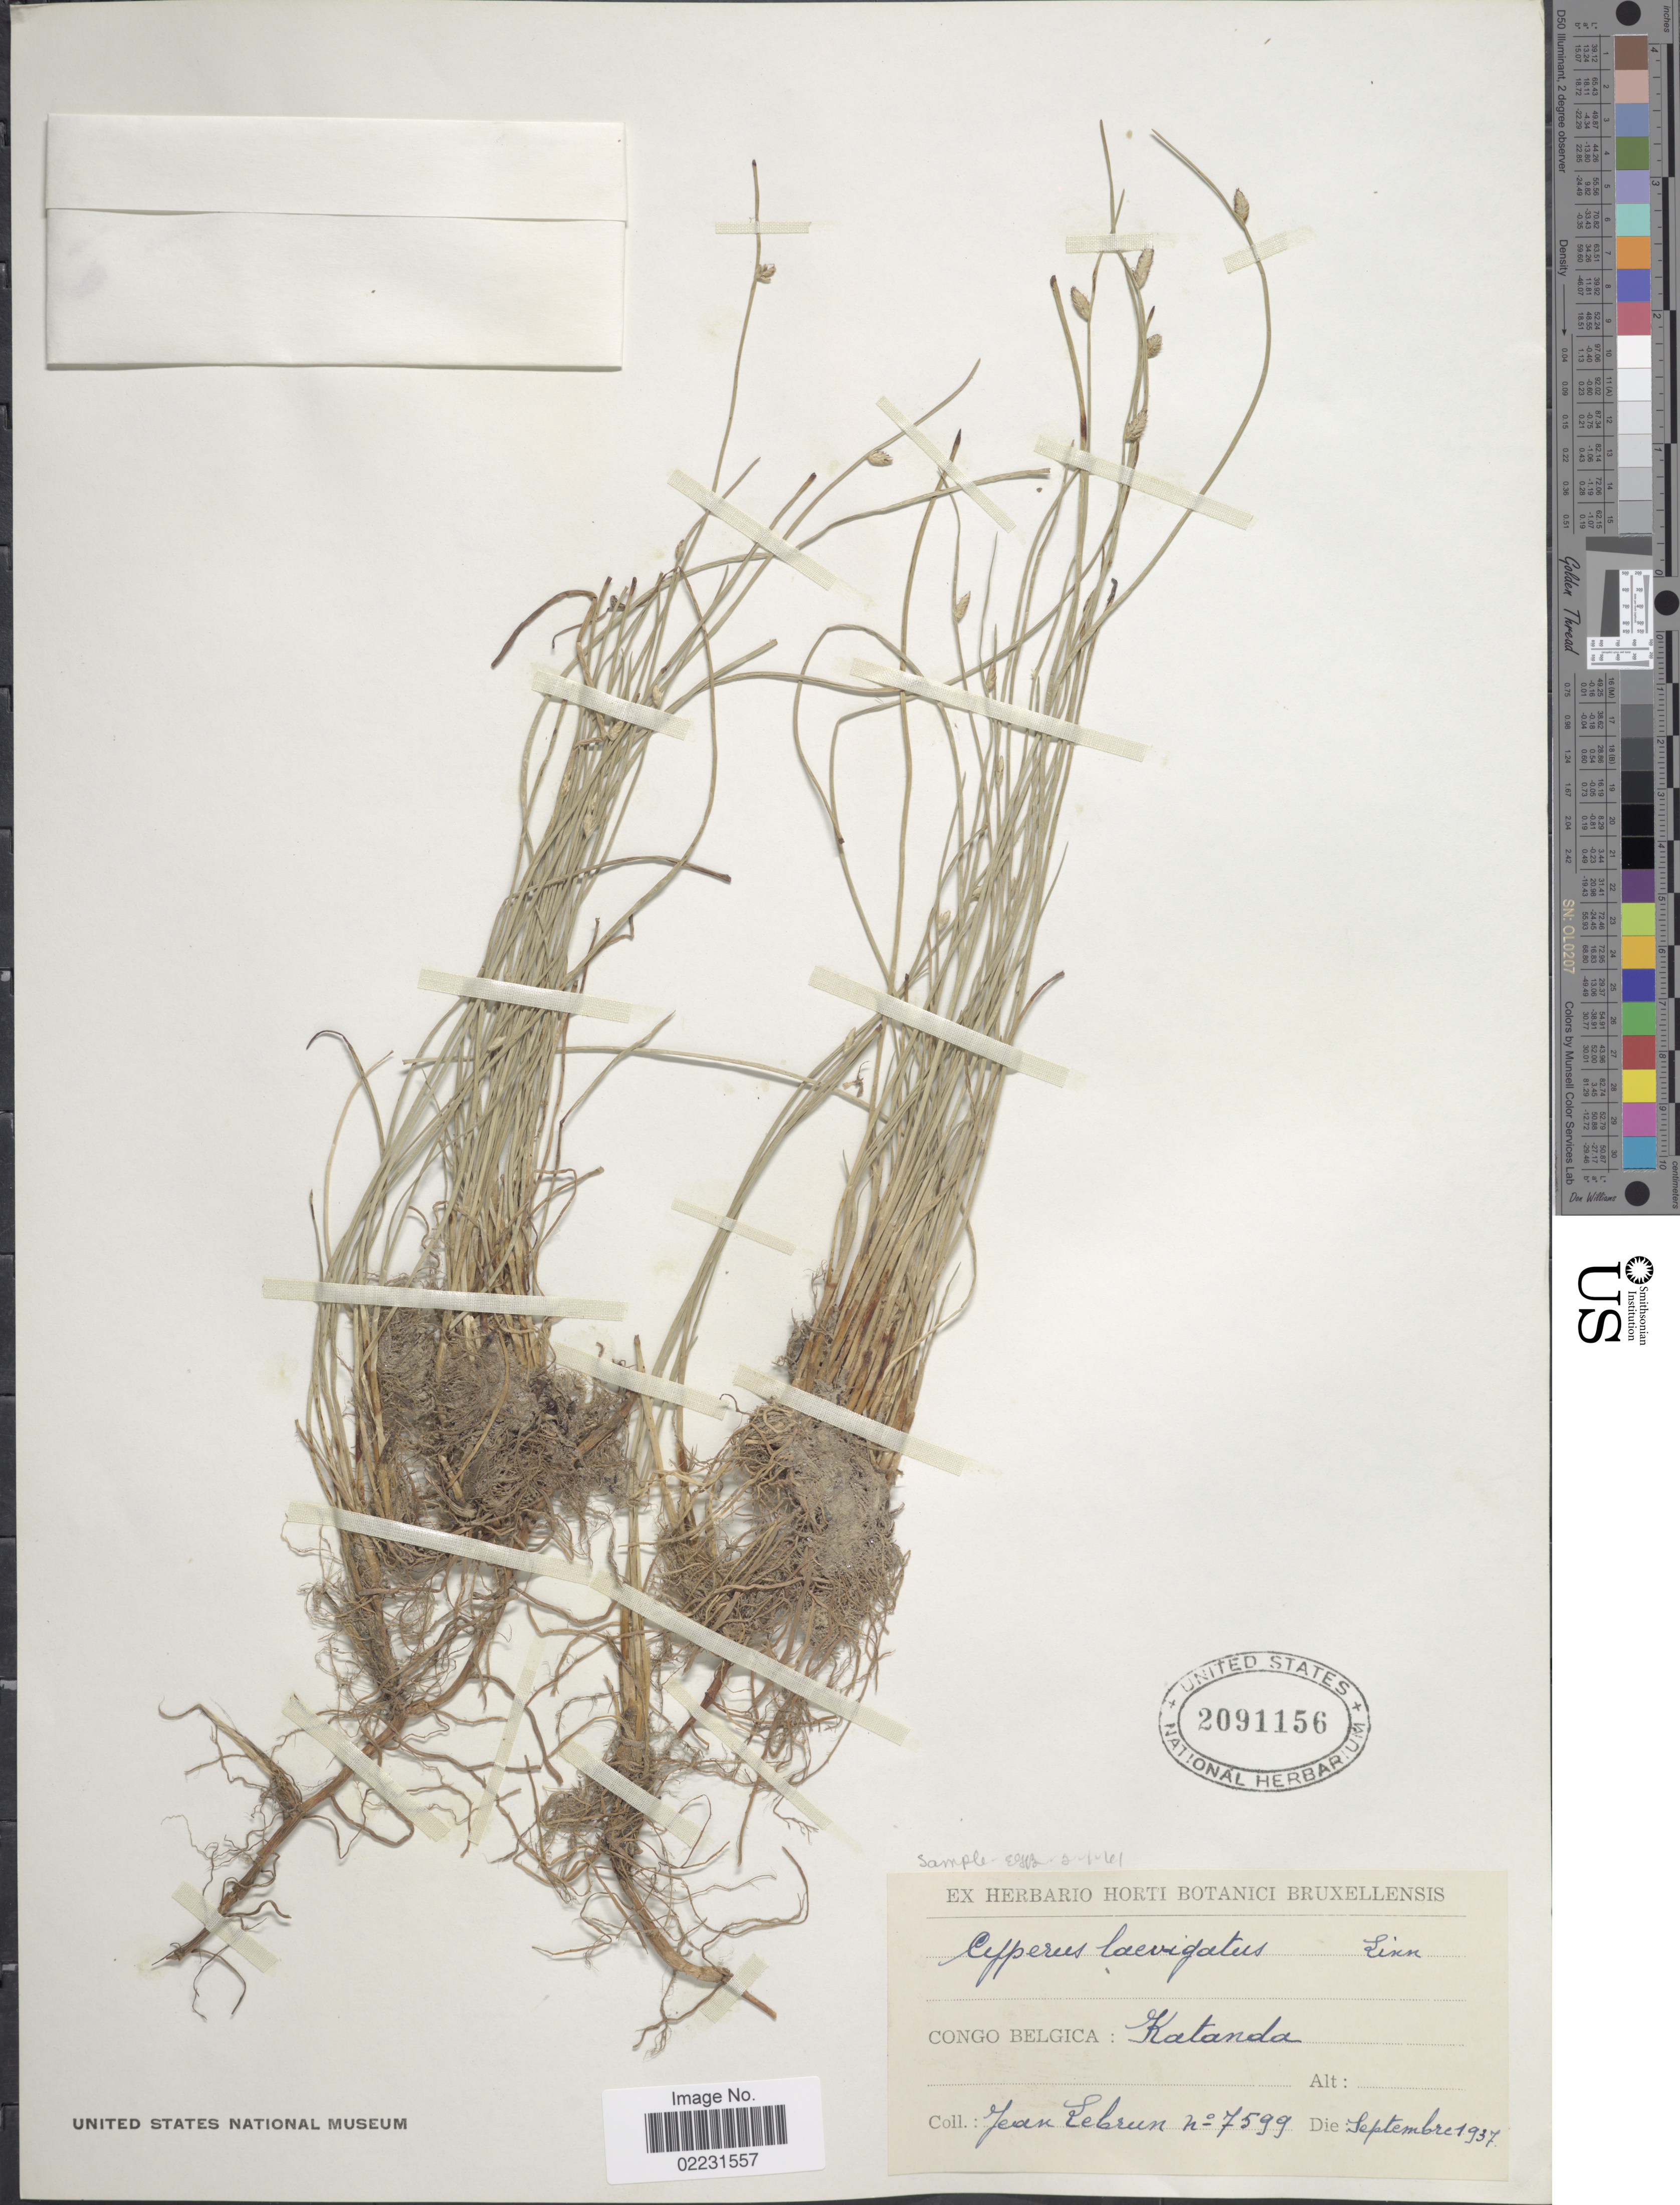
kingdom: Plantae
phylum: Tracheophyta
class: Liliopsida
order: Poales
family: Cyperaceae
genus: Cyperus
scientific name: Cyperus laevigatus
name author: L.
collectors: J. A. Lebrun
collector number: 7599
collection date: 1937-09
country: Congo, Democratic Republic of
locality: Congo Belgica, Katanda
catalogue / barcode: US 2091156